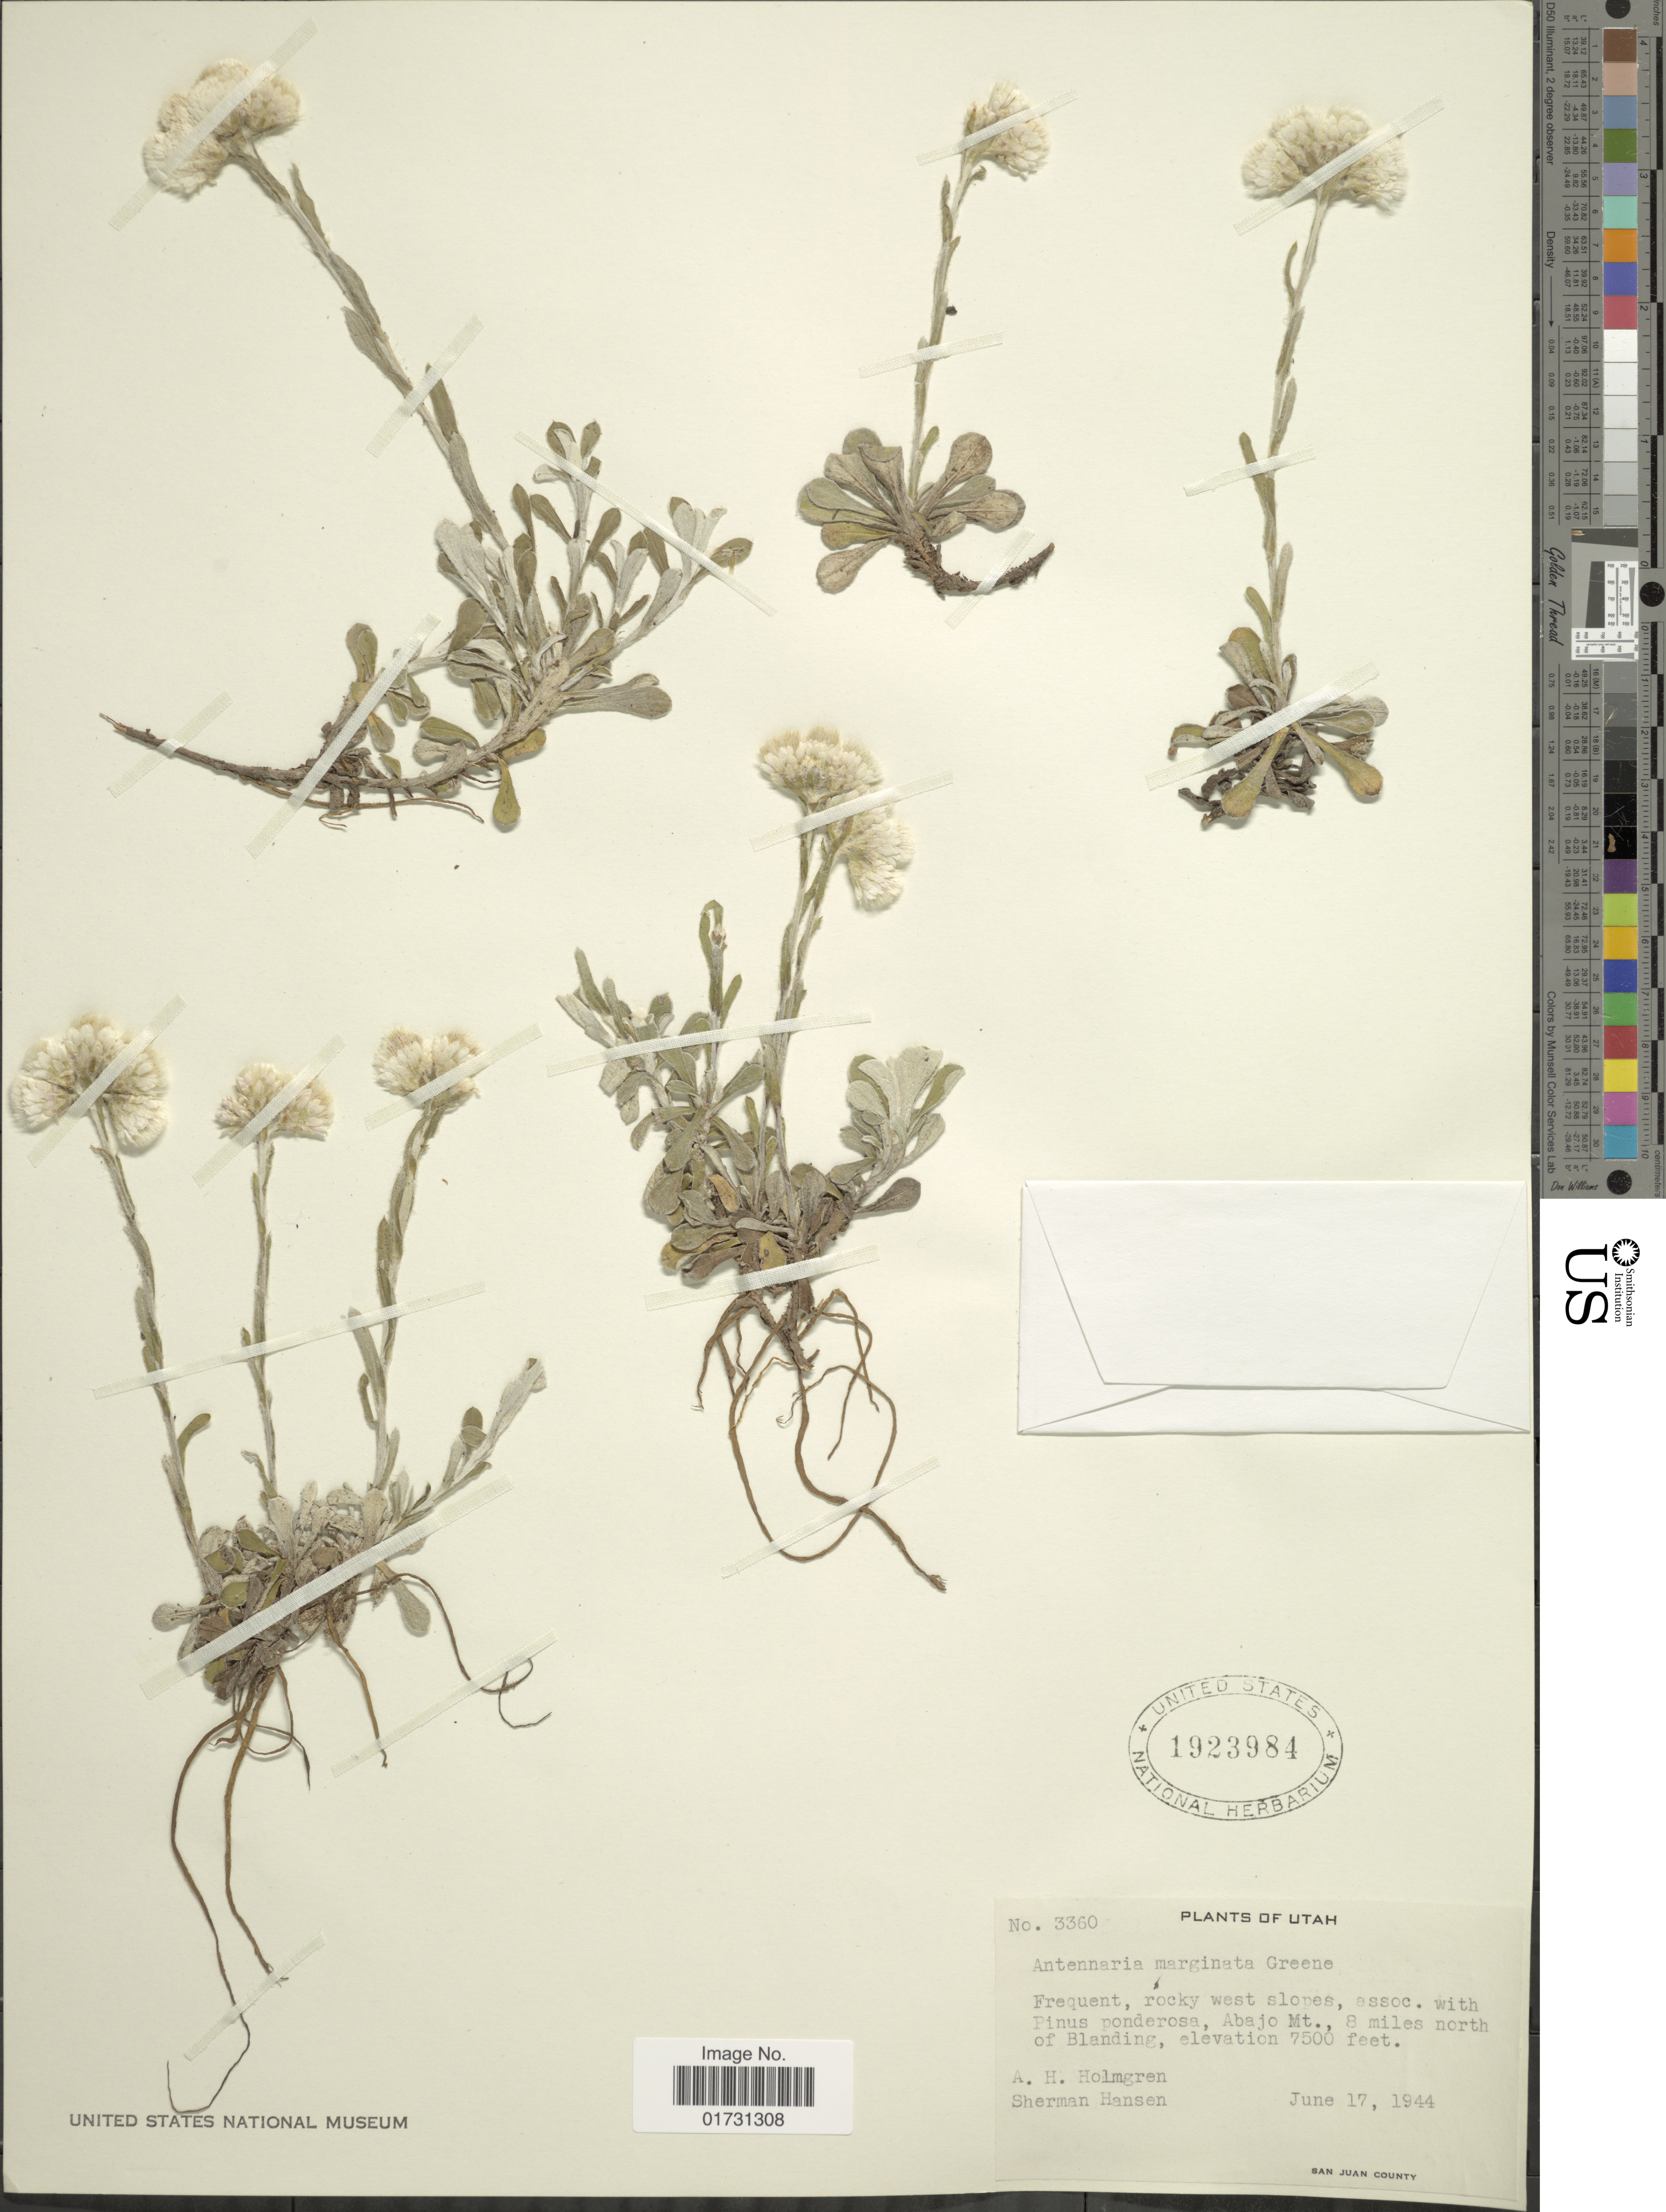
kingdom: Plantae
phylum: Tracheophyta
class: Magnoliopsida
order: Asterales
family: Asteraceae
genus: Antennaria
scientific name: Antennaria marginata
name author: Greene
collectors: A. H. Holmgren & S. Hansen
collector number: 3360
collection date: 1944-06-17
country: United States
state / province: Utah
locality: Frequent, rocky west slopes, assoc., with Pinus ponderosa, Abajo Mt., 8 miles north of Blanding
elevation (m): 2286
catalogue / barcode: US 1923984